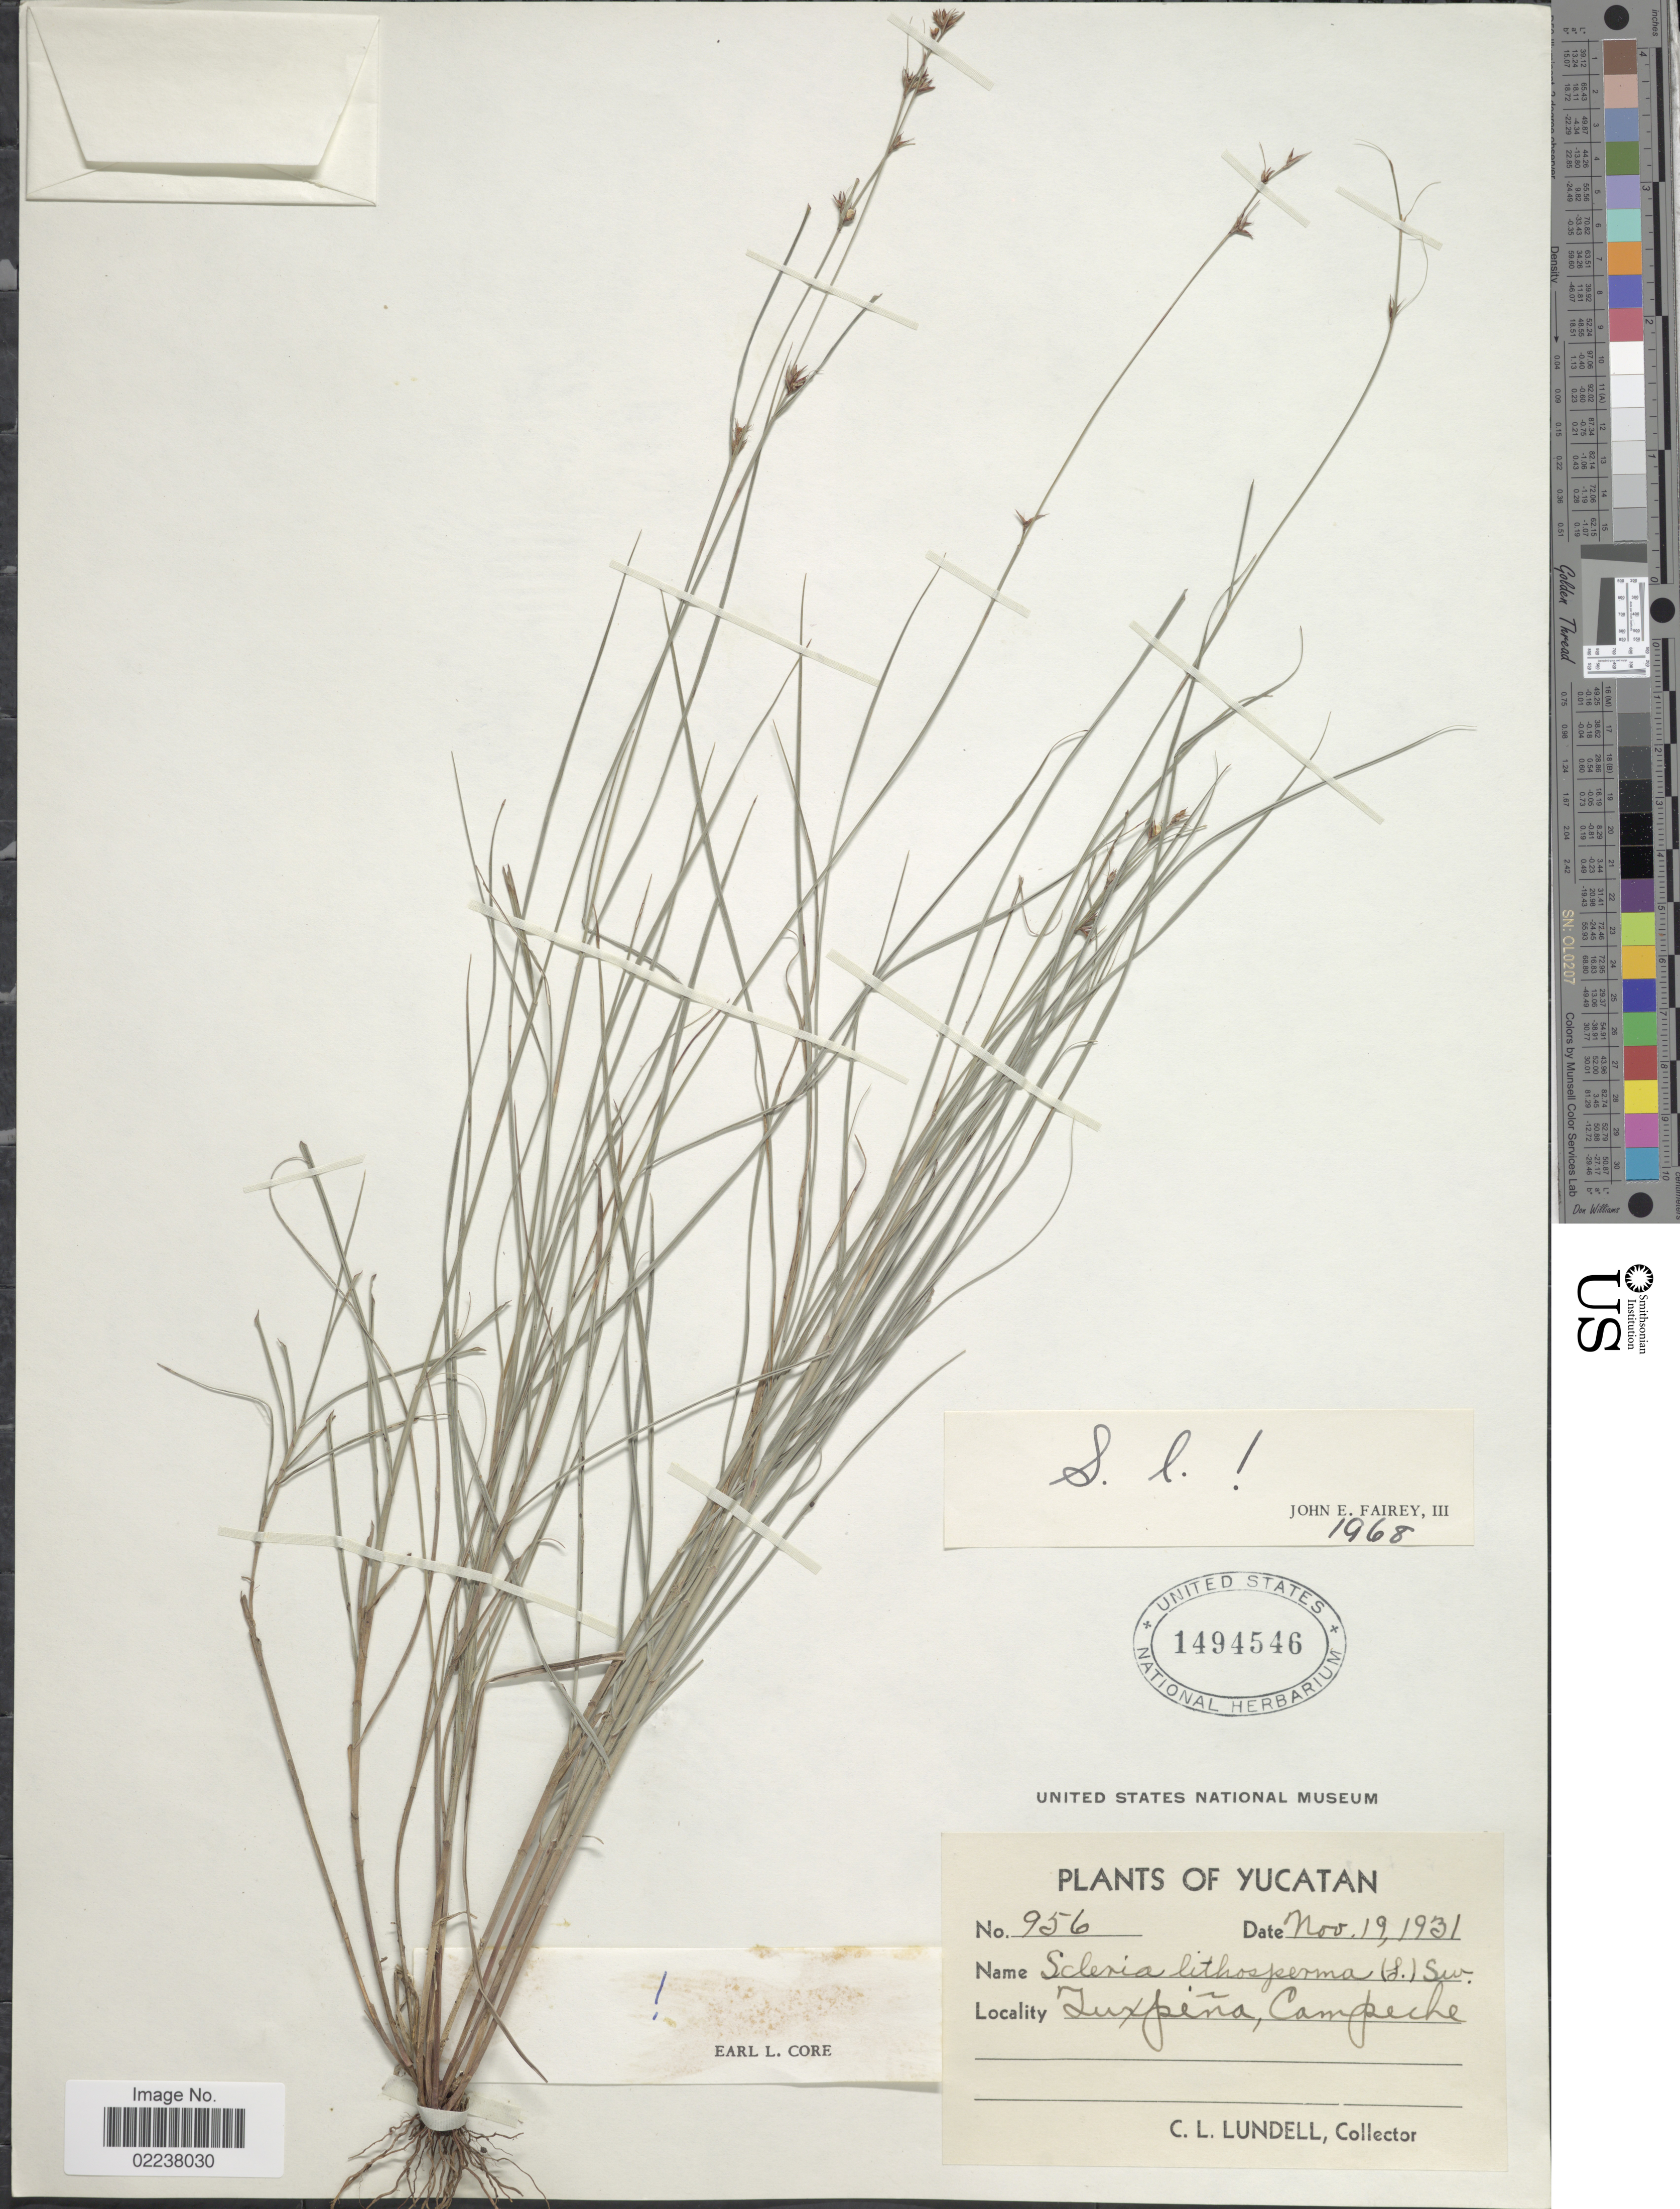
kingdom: Plantae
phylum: Tracheophyta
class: Liliopsida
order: Poales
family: Cyperaceae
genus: Scleria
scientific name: Scleria lithosperma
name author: (L.) Sw.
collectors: C. L. Lundell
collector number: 956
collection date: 1931-11-19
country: Mexico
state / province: Yucatán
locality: Tuxperna, Campeche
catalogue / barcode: US 1494546